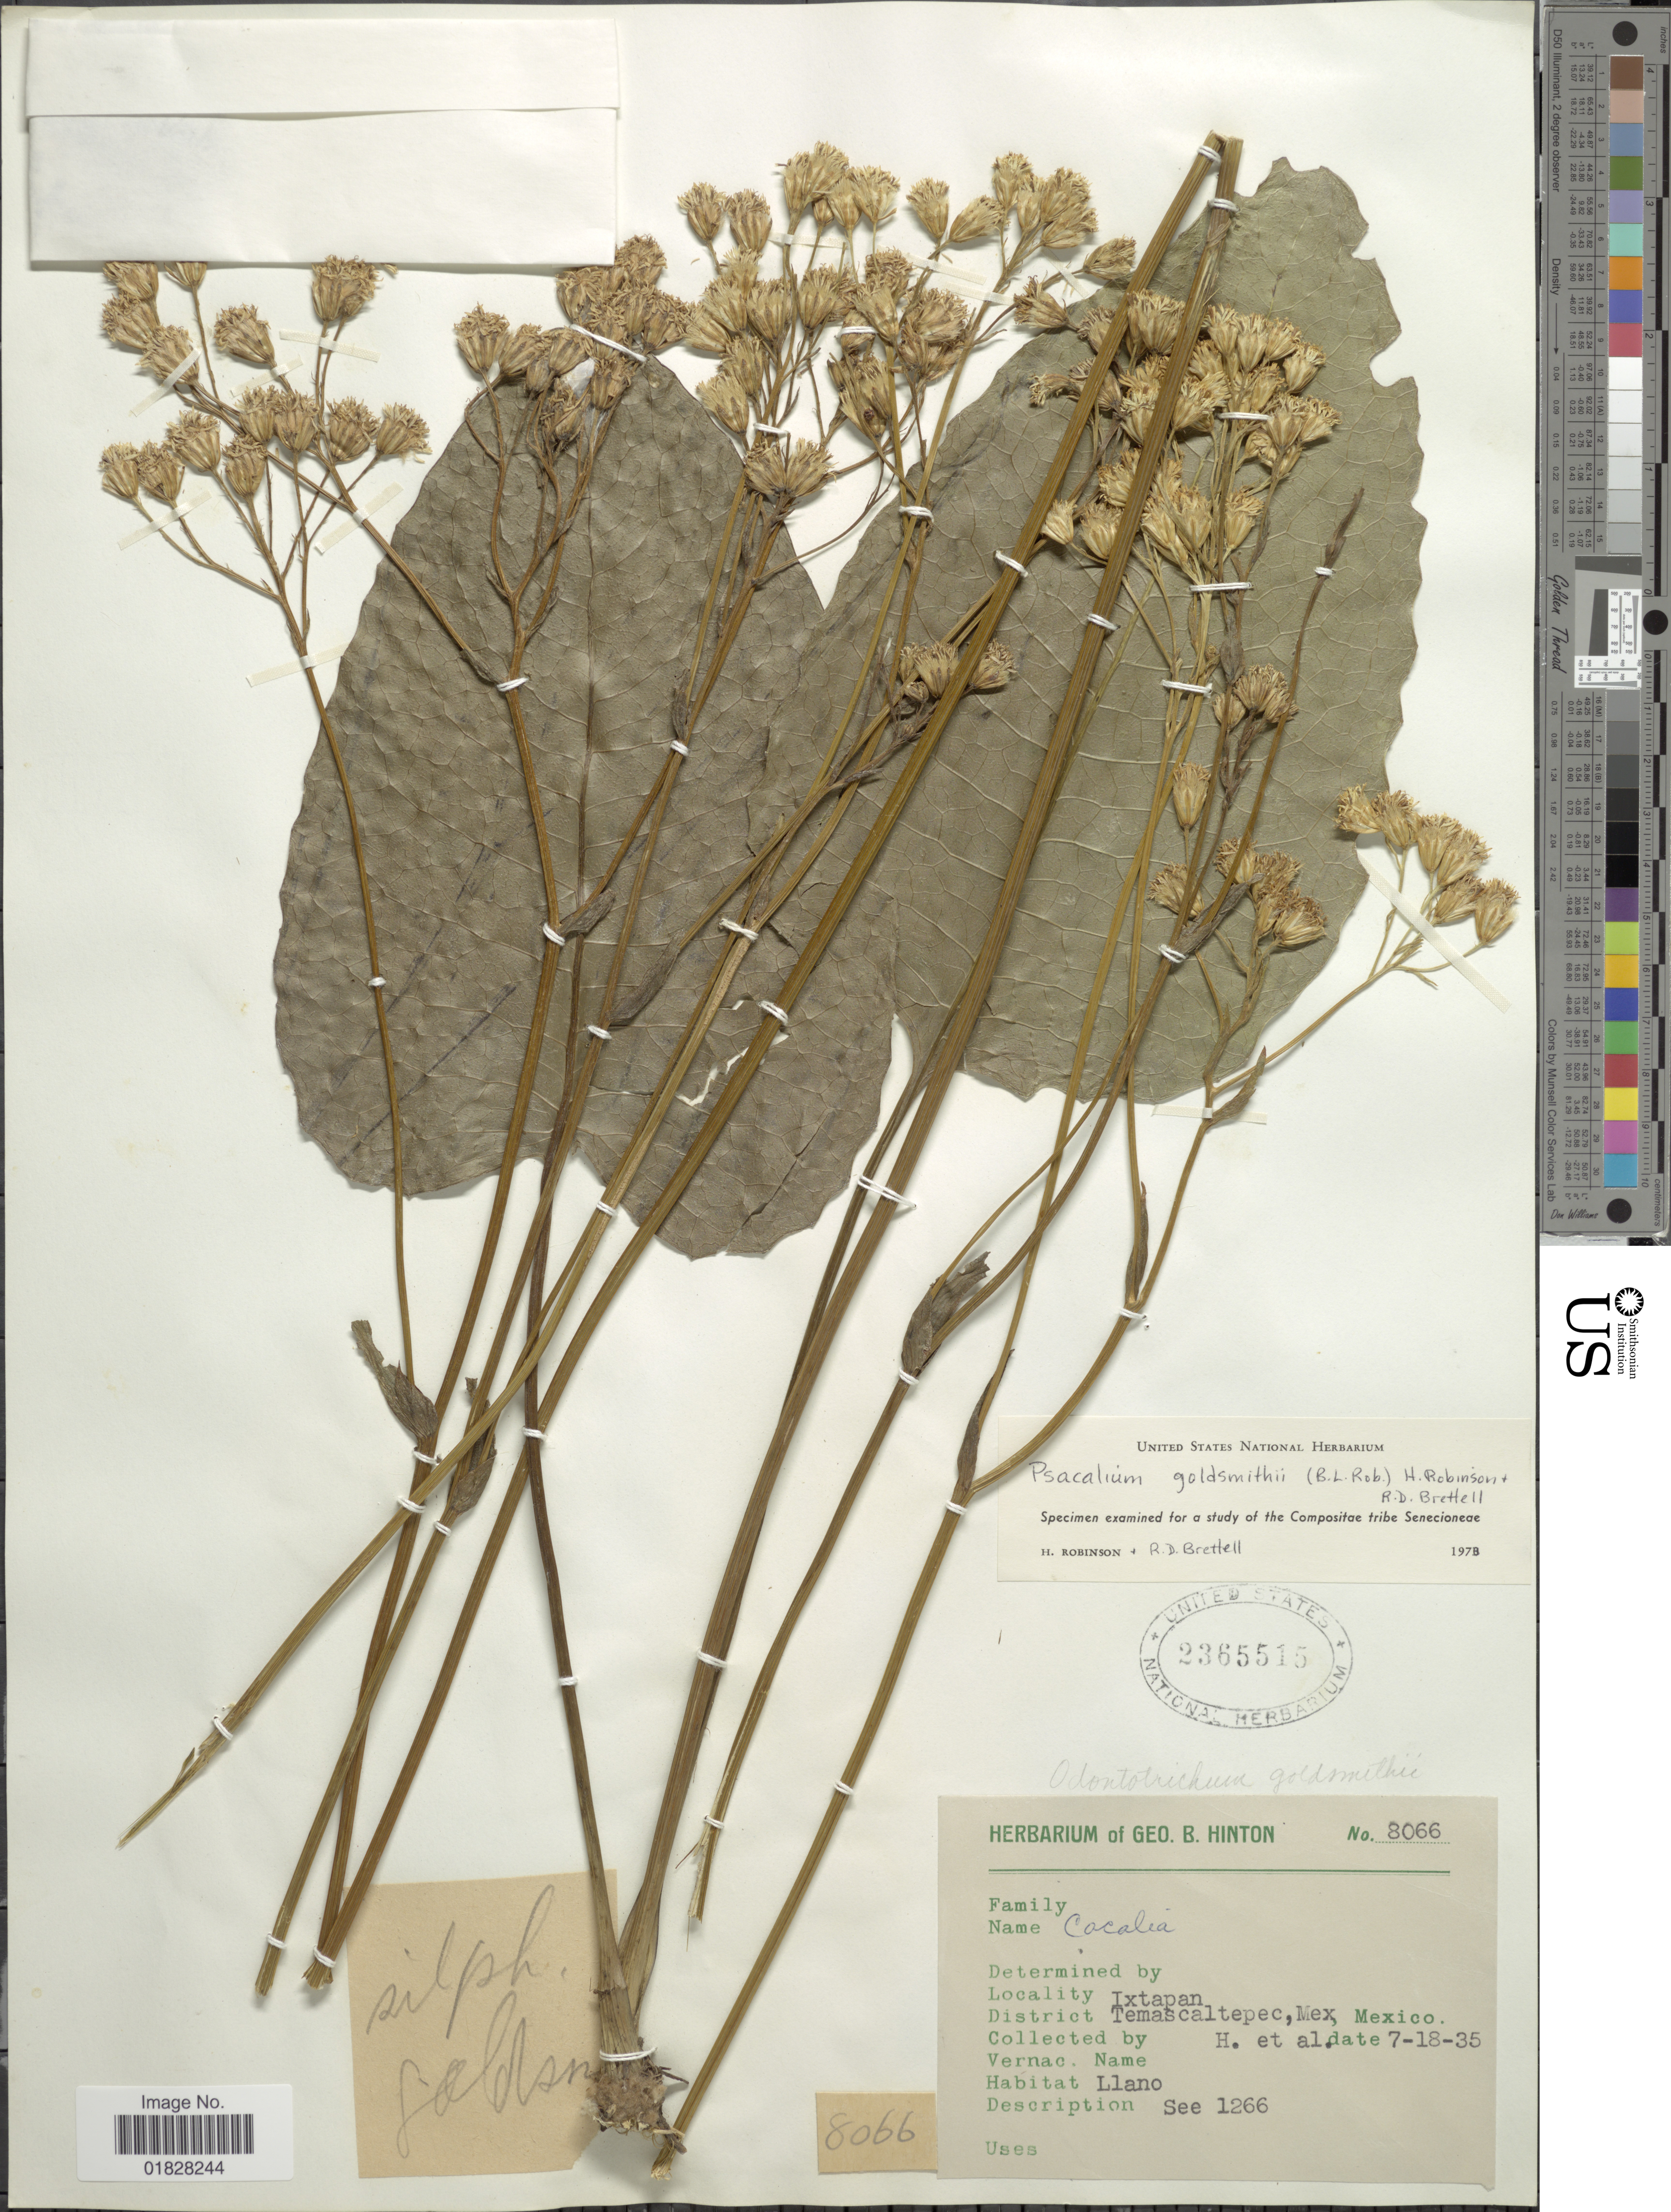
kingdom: Plantae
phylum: Tracheophyta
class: Magnoliopsida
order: Asterales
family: Asteraceae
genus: Psacalium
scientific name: Psacalium goldschmithii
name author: (B.L. Rob.) H. Rob. & Brettell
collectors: G. B. Hinton & et al.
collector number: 8066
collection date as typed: Transcribed d/m/y: 18/7/35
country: Mexico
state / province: México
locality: Ixtapan. District Temascaltepec, Mex., Mexico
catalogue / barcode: US 2365515